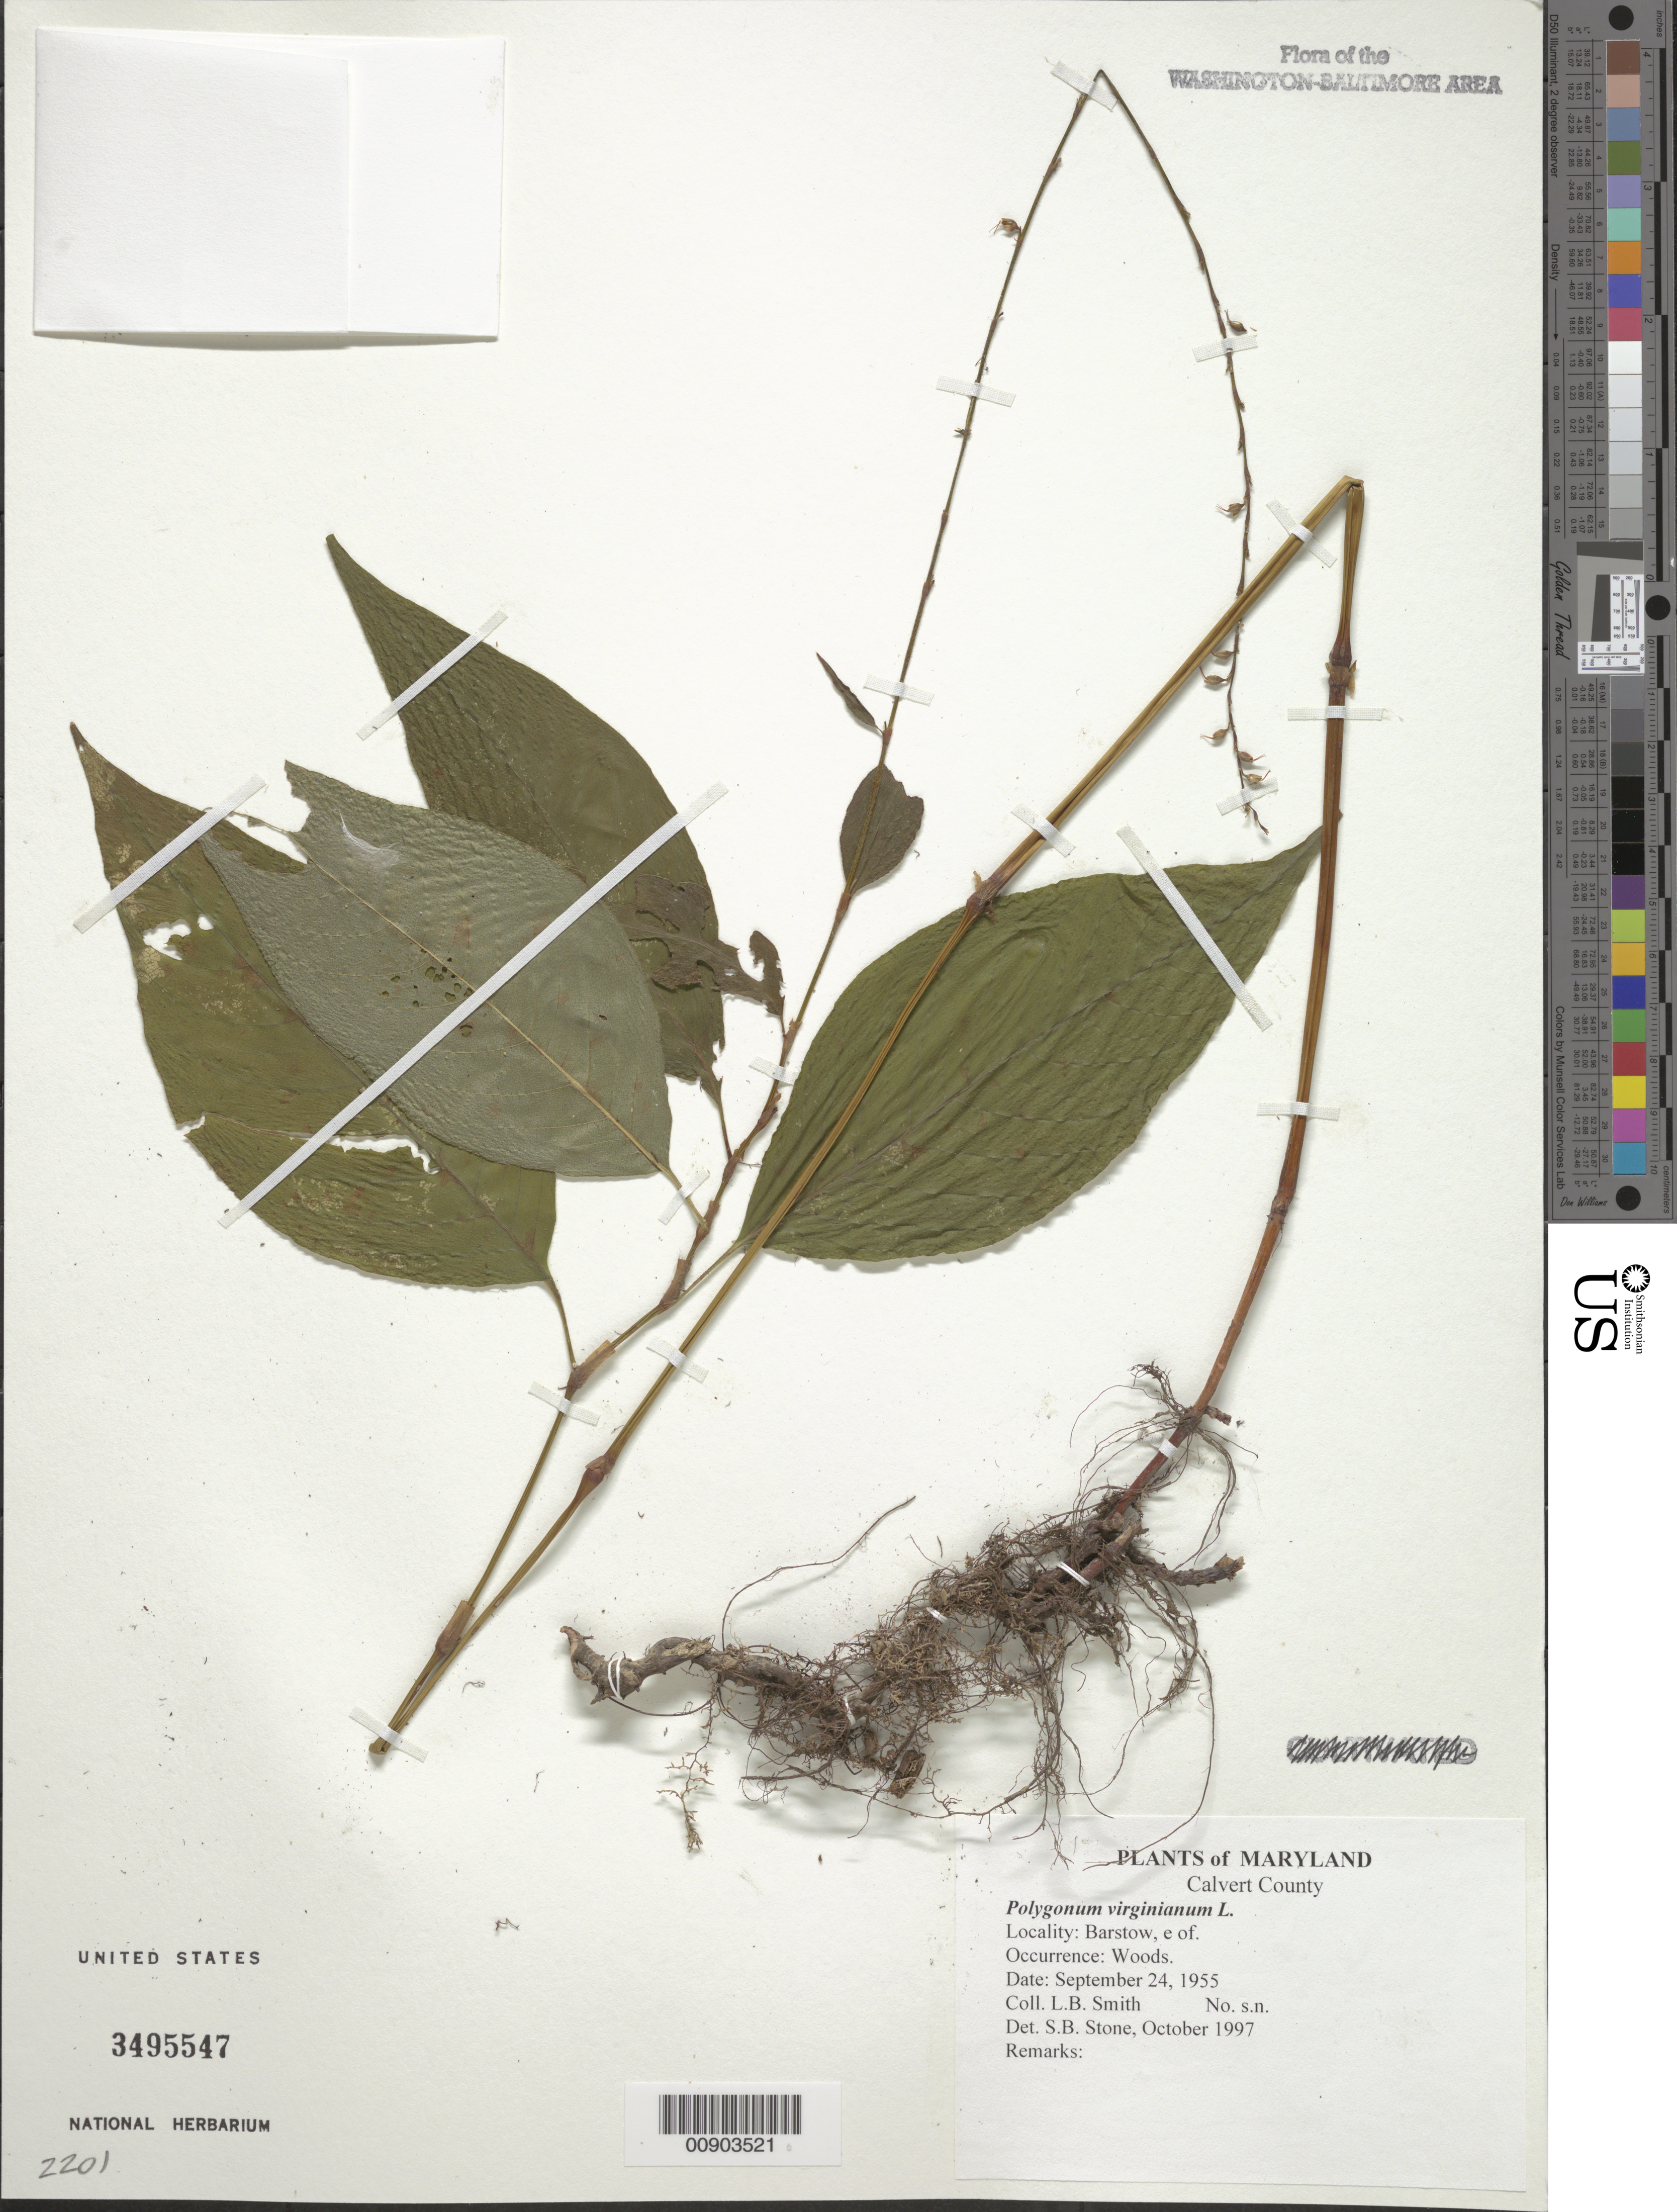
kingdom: Plantae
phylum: Tracheophyta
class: Magnoliopsida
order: Caryophyllales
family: Polygonaceae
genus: Persicaria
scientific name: Persicaria virginiana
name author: (L.) Gaertn.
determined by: Atha, D. E.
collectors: L. Smith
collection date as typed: September 24, 1955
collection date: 1955-09-24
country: United States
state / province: Maryland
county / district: Calvert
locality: Barstow, e. of.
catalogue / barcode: US 3495547